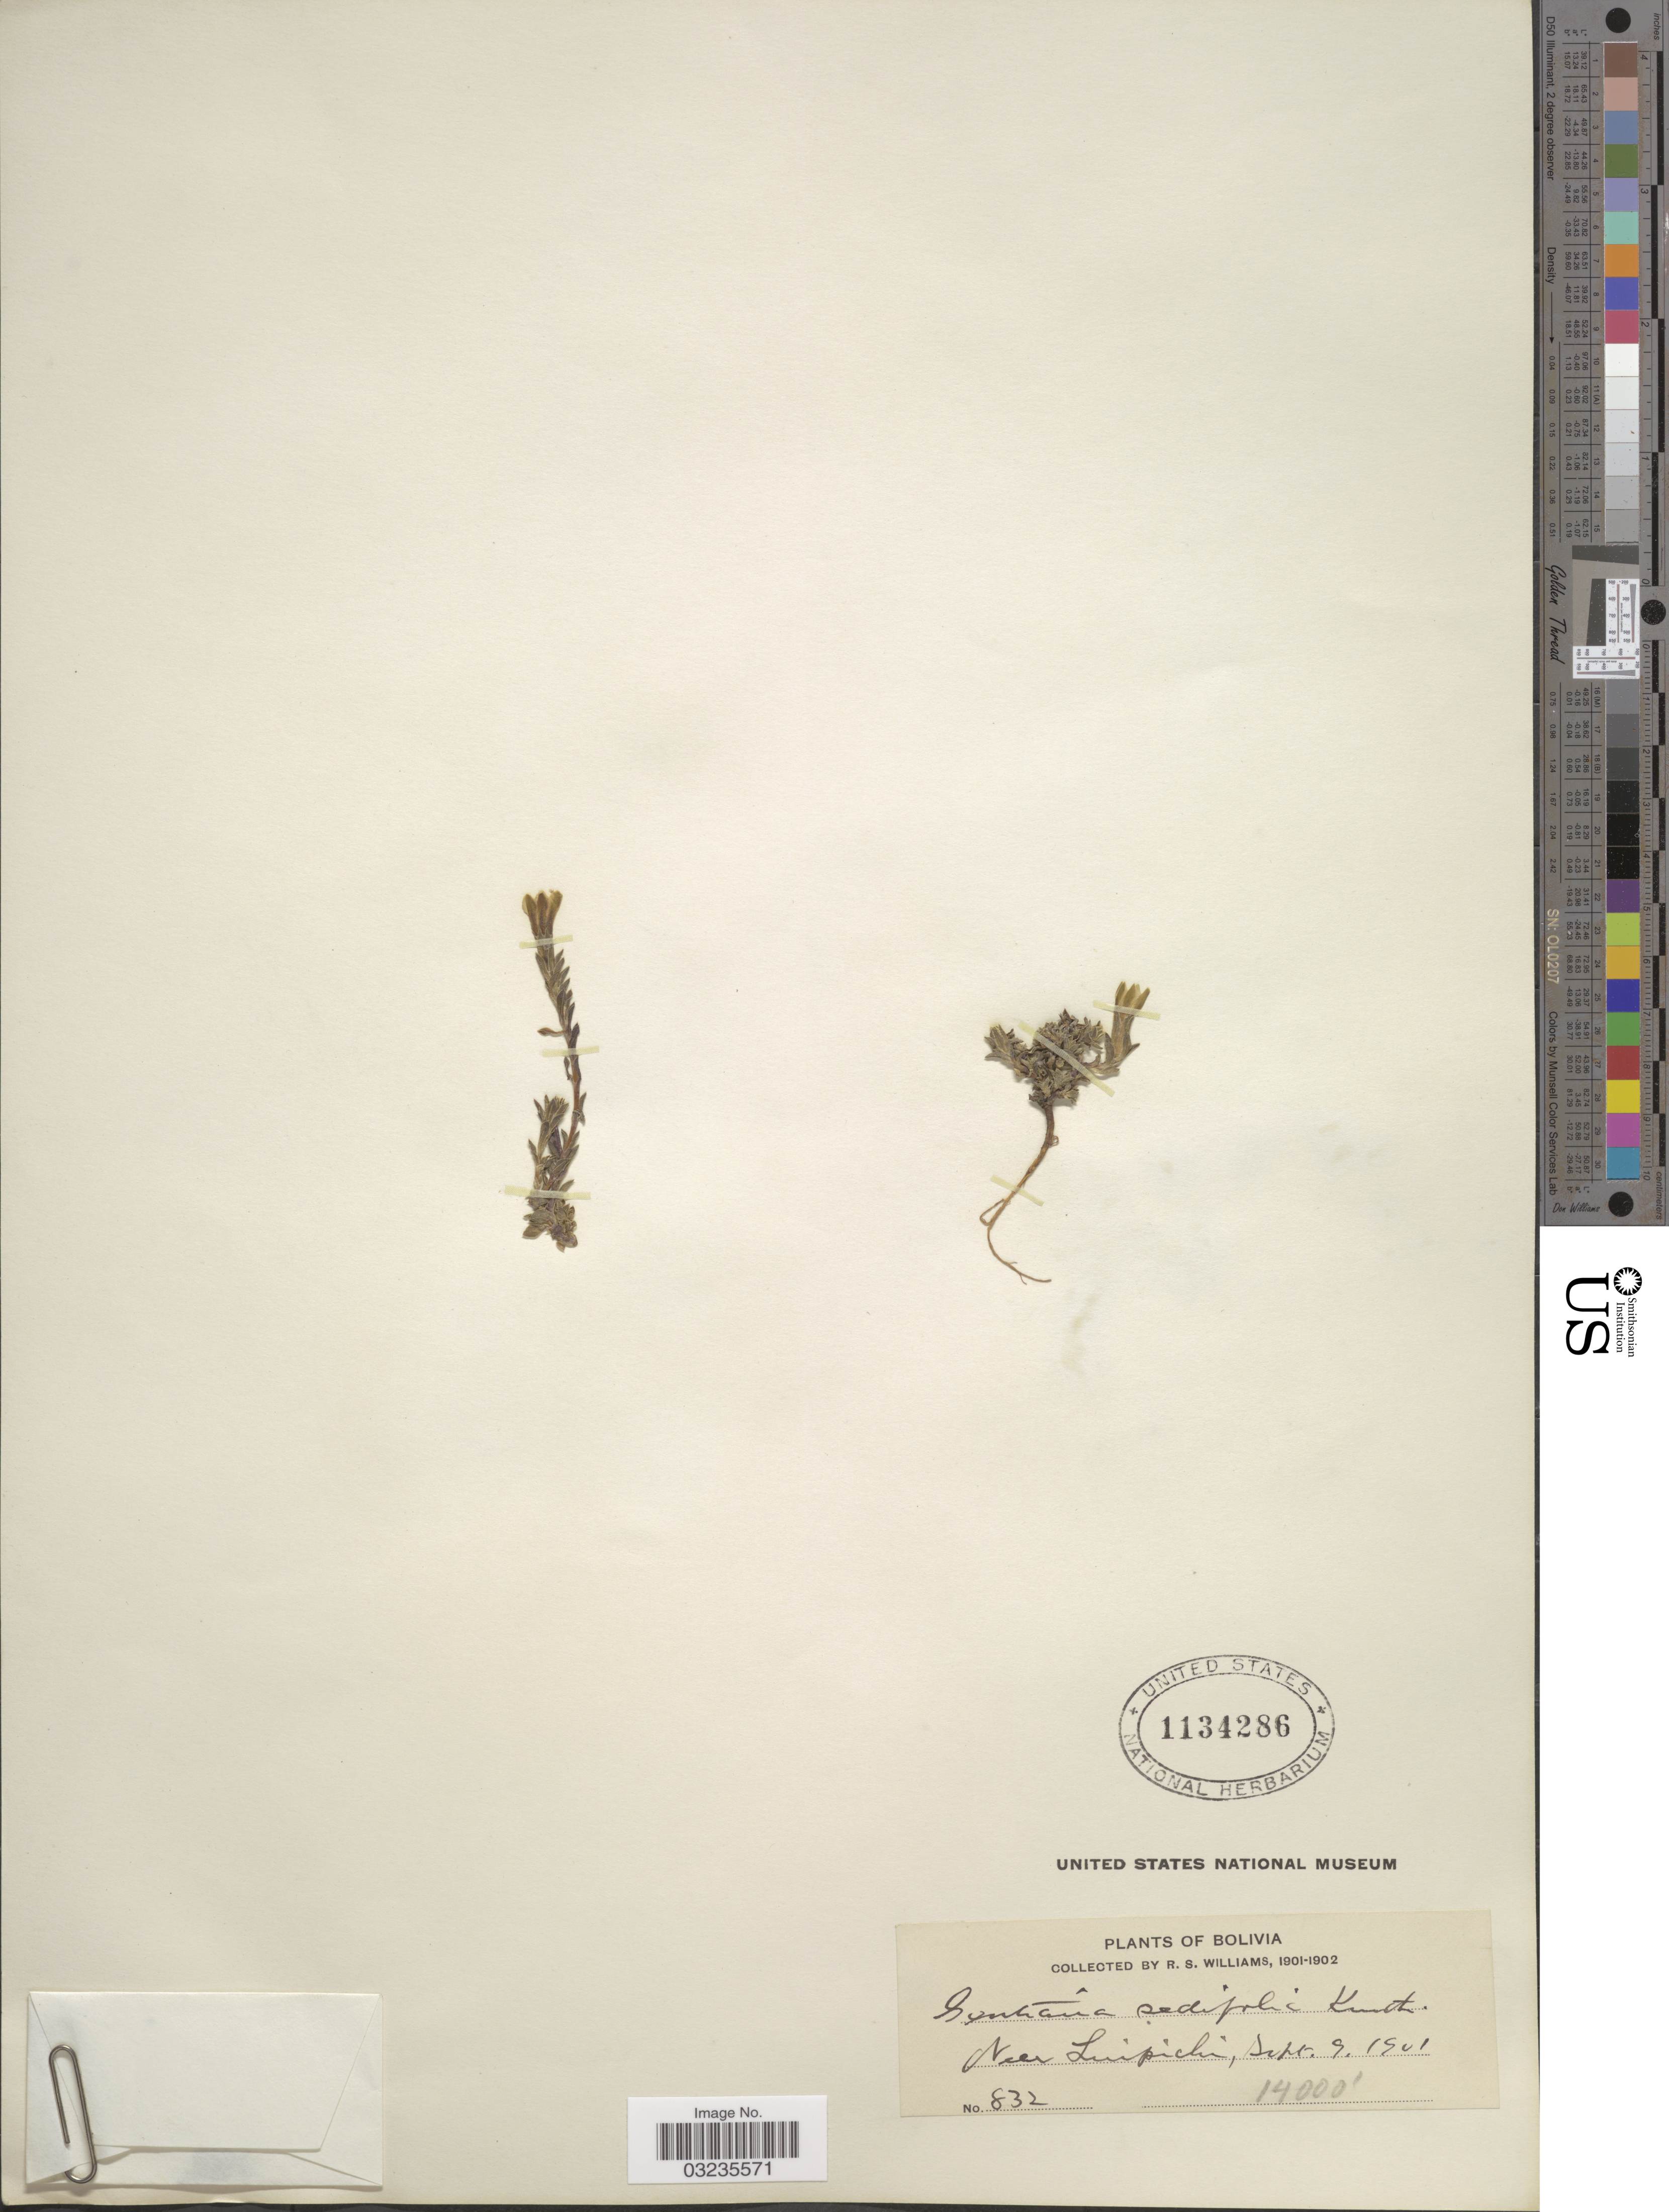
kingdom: Plantae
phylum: Tracheophyta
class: Magnoliopsida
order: Gentianales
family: Gentianaceae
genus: Gentiana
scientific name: Gentiana sedifolia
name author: Kunth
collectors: R. S. Williams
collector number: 832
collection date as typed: Sep. 9, 1901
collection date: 1901-09-09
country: Bolivia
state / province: La Páz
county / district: Larecaja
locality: Near Luipichi Pass (above Sorata)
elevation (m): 4267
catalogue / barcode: US 1134286